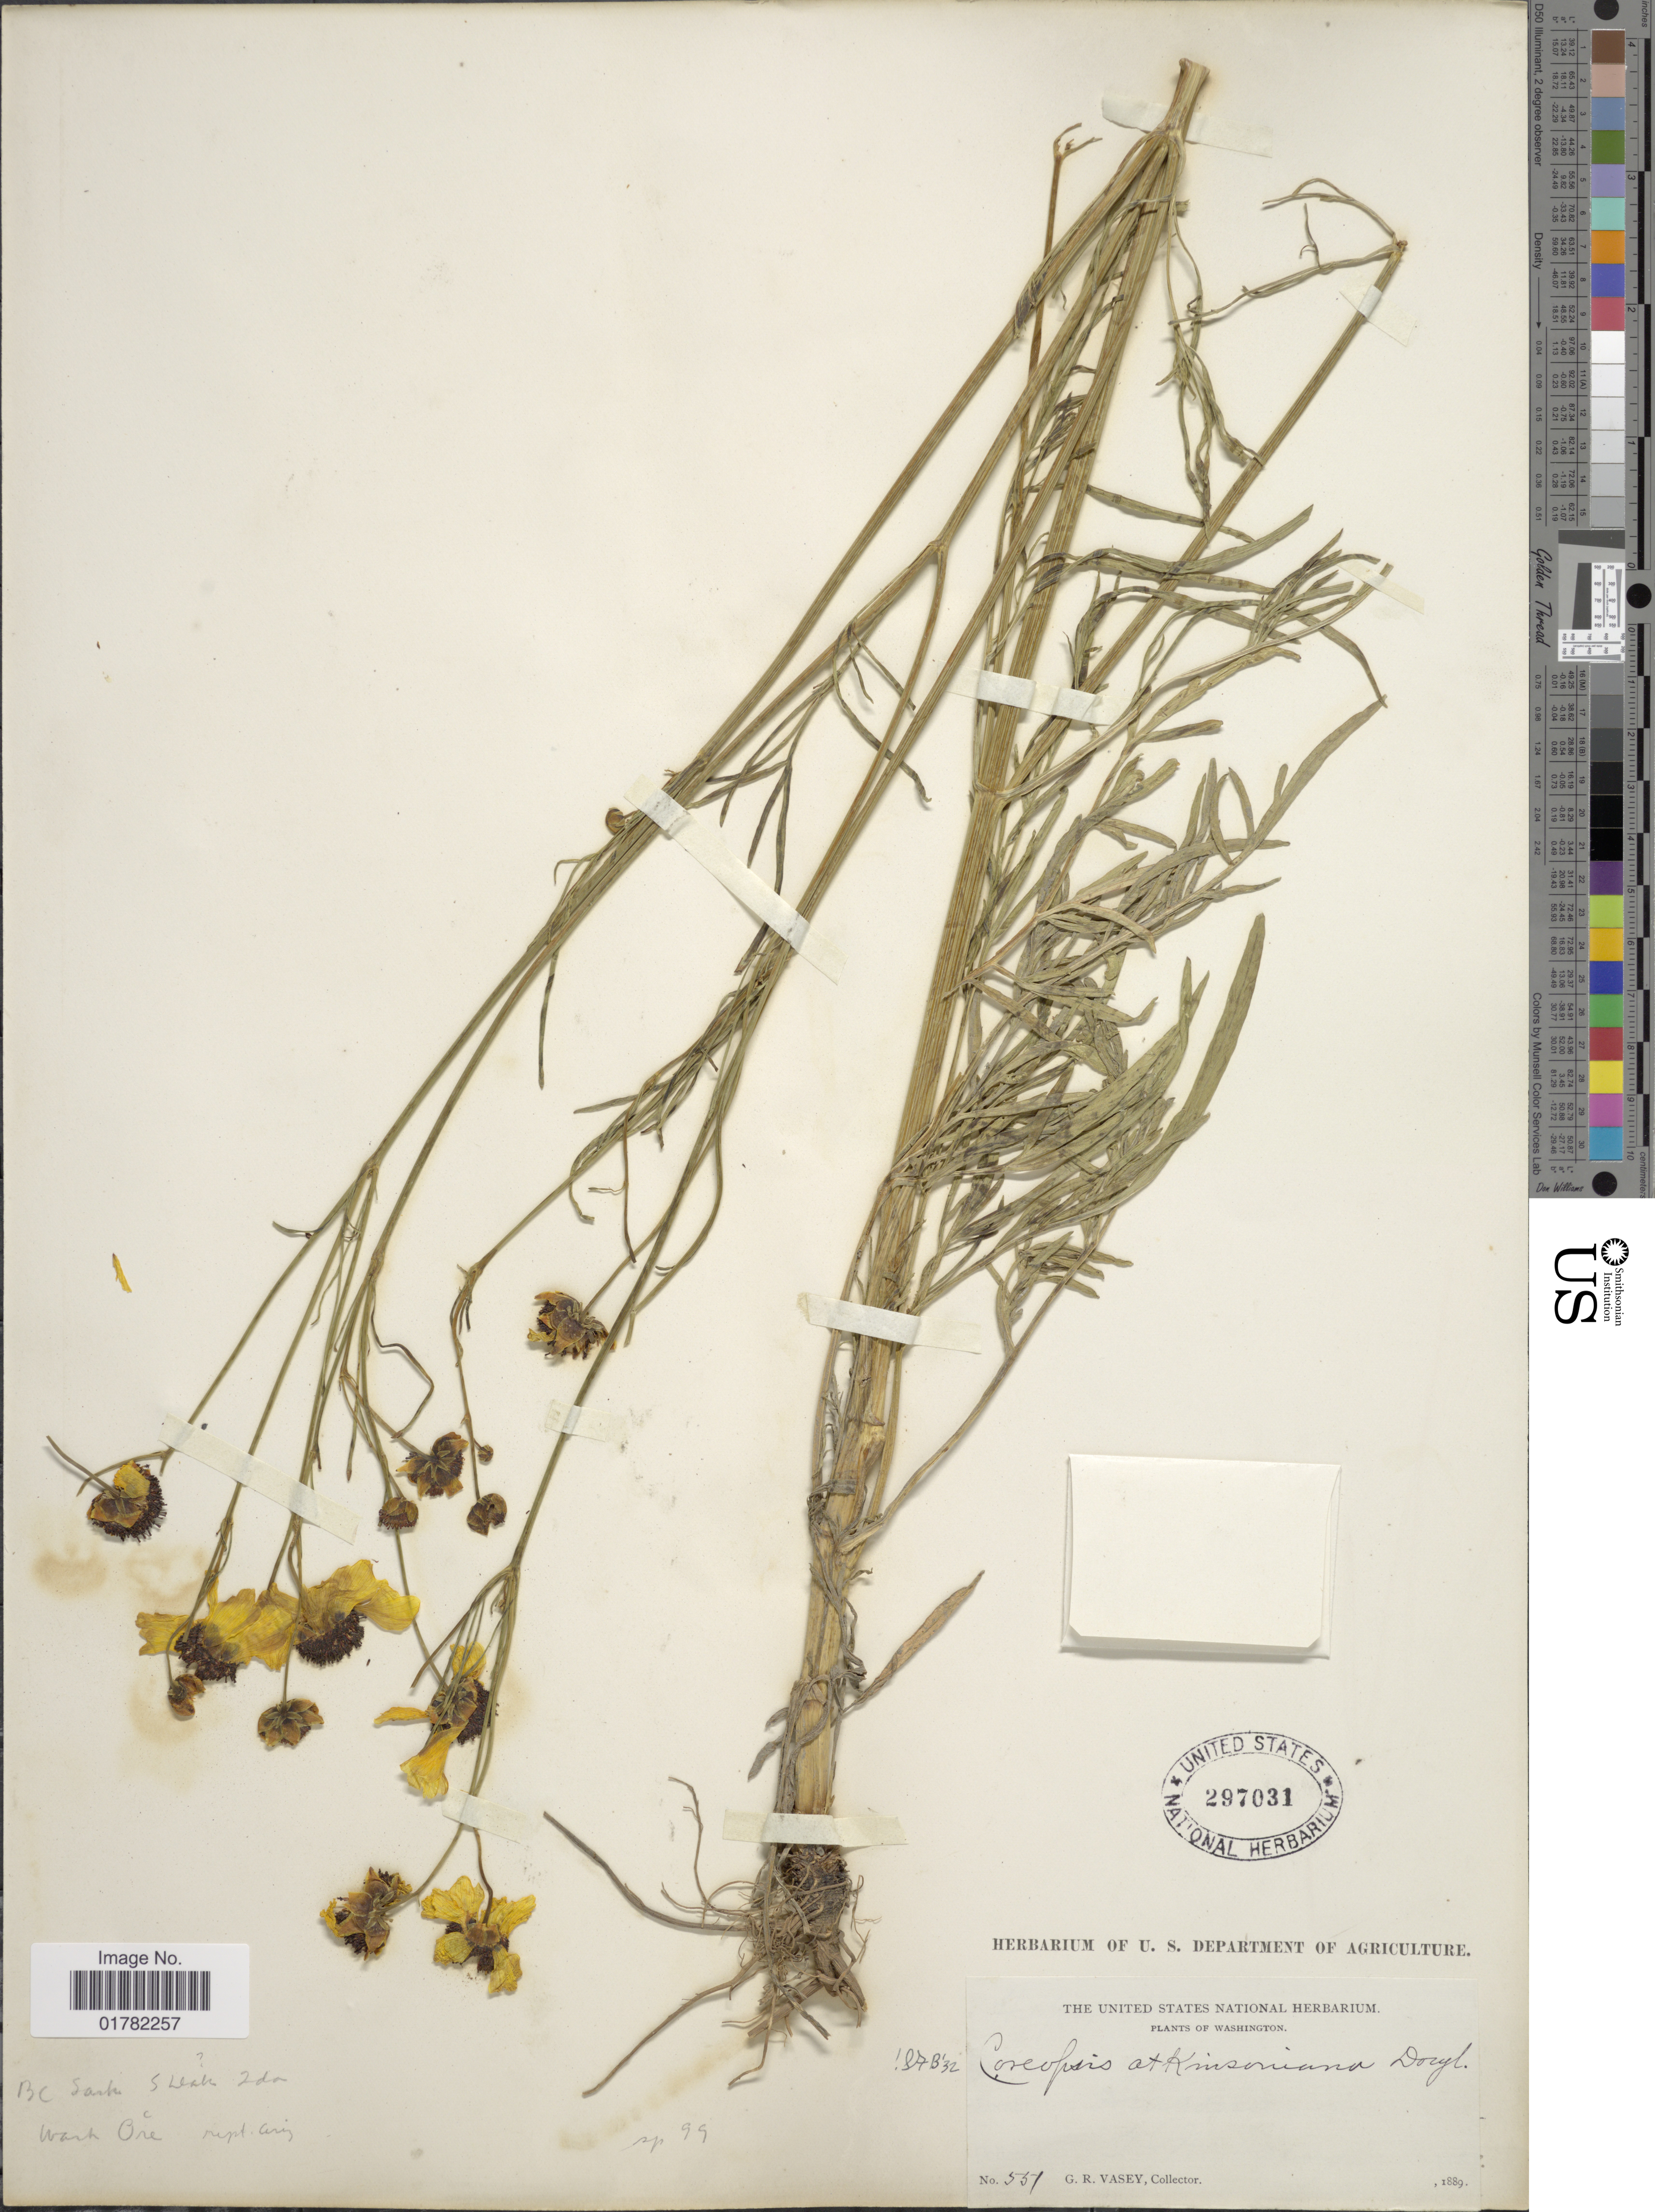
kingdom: Plantae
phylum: Tracheophyta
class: Magnoliopsida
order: Asterales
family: Asteraceae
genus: Coreopsis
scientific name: Coreopsis atkinsoniana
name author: Douglas ex Lindl.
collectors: G. R. Vasey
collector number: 551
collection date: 1889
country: United States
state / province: Washington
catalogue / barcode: US 297031